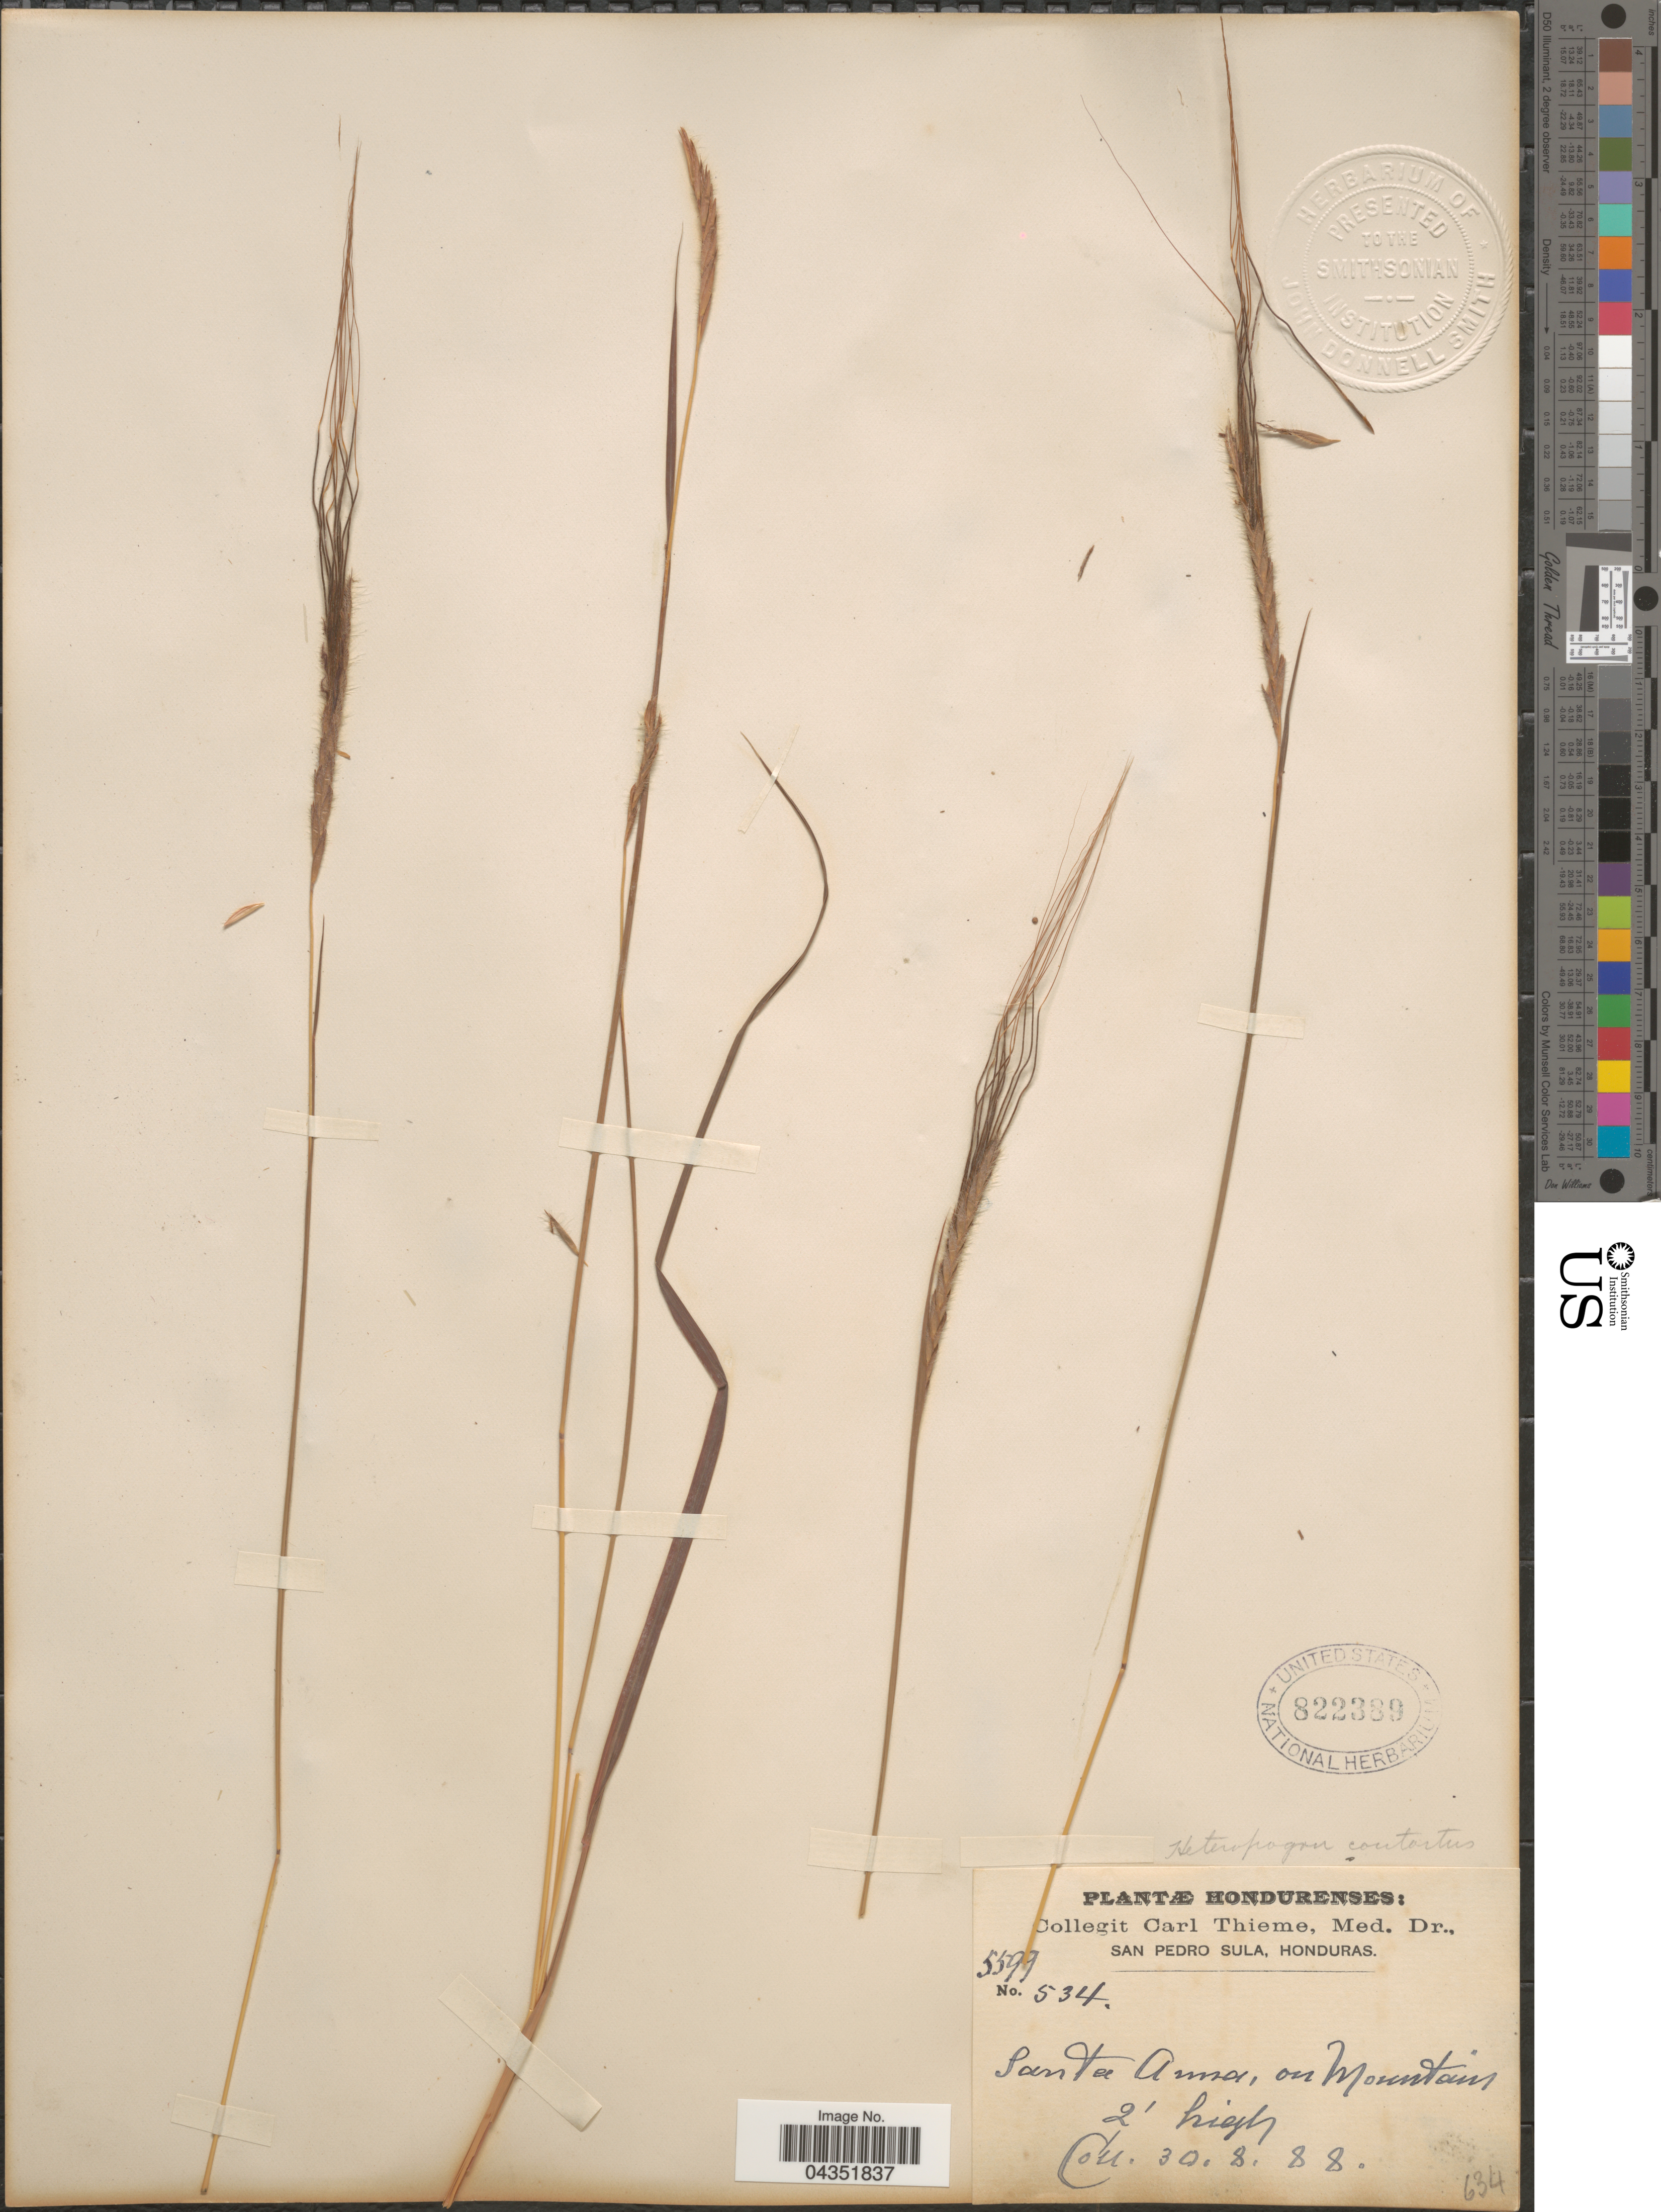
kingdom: Plantae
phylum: Tracheophyta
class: Liliopsida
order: Poales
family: Poaceae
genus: Heteropogon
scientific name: Heteropogon melanocarpus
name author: (Elliott) Benth.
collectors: C. Thieme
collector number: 534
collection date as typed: Transcribed d/m/y: 30/8/88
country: Belize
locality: San Pedro Sula. Santa Ama, on Mountains.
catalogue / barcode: US 822389